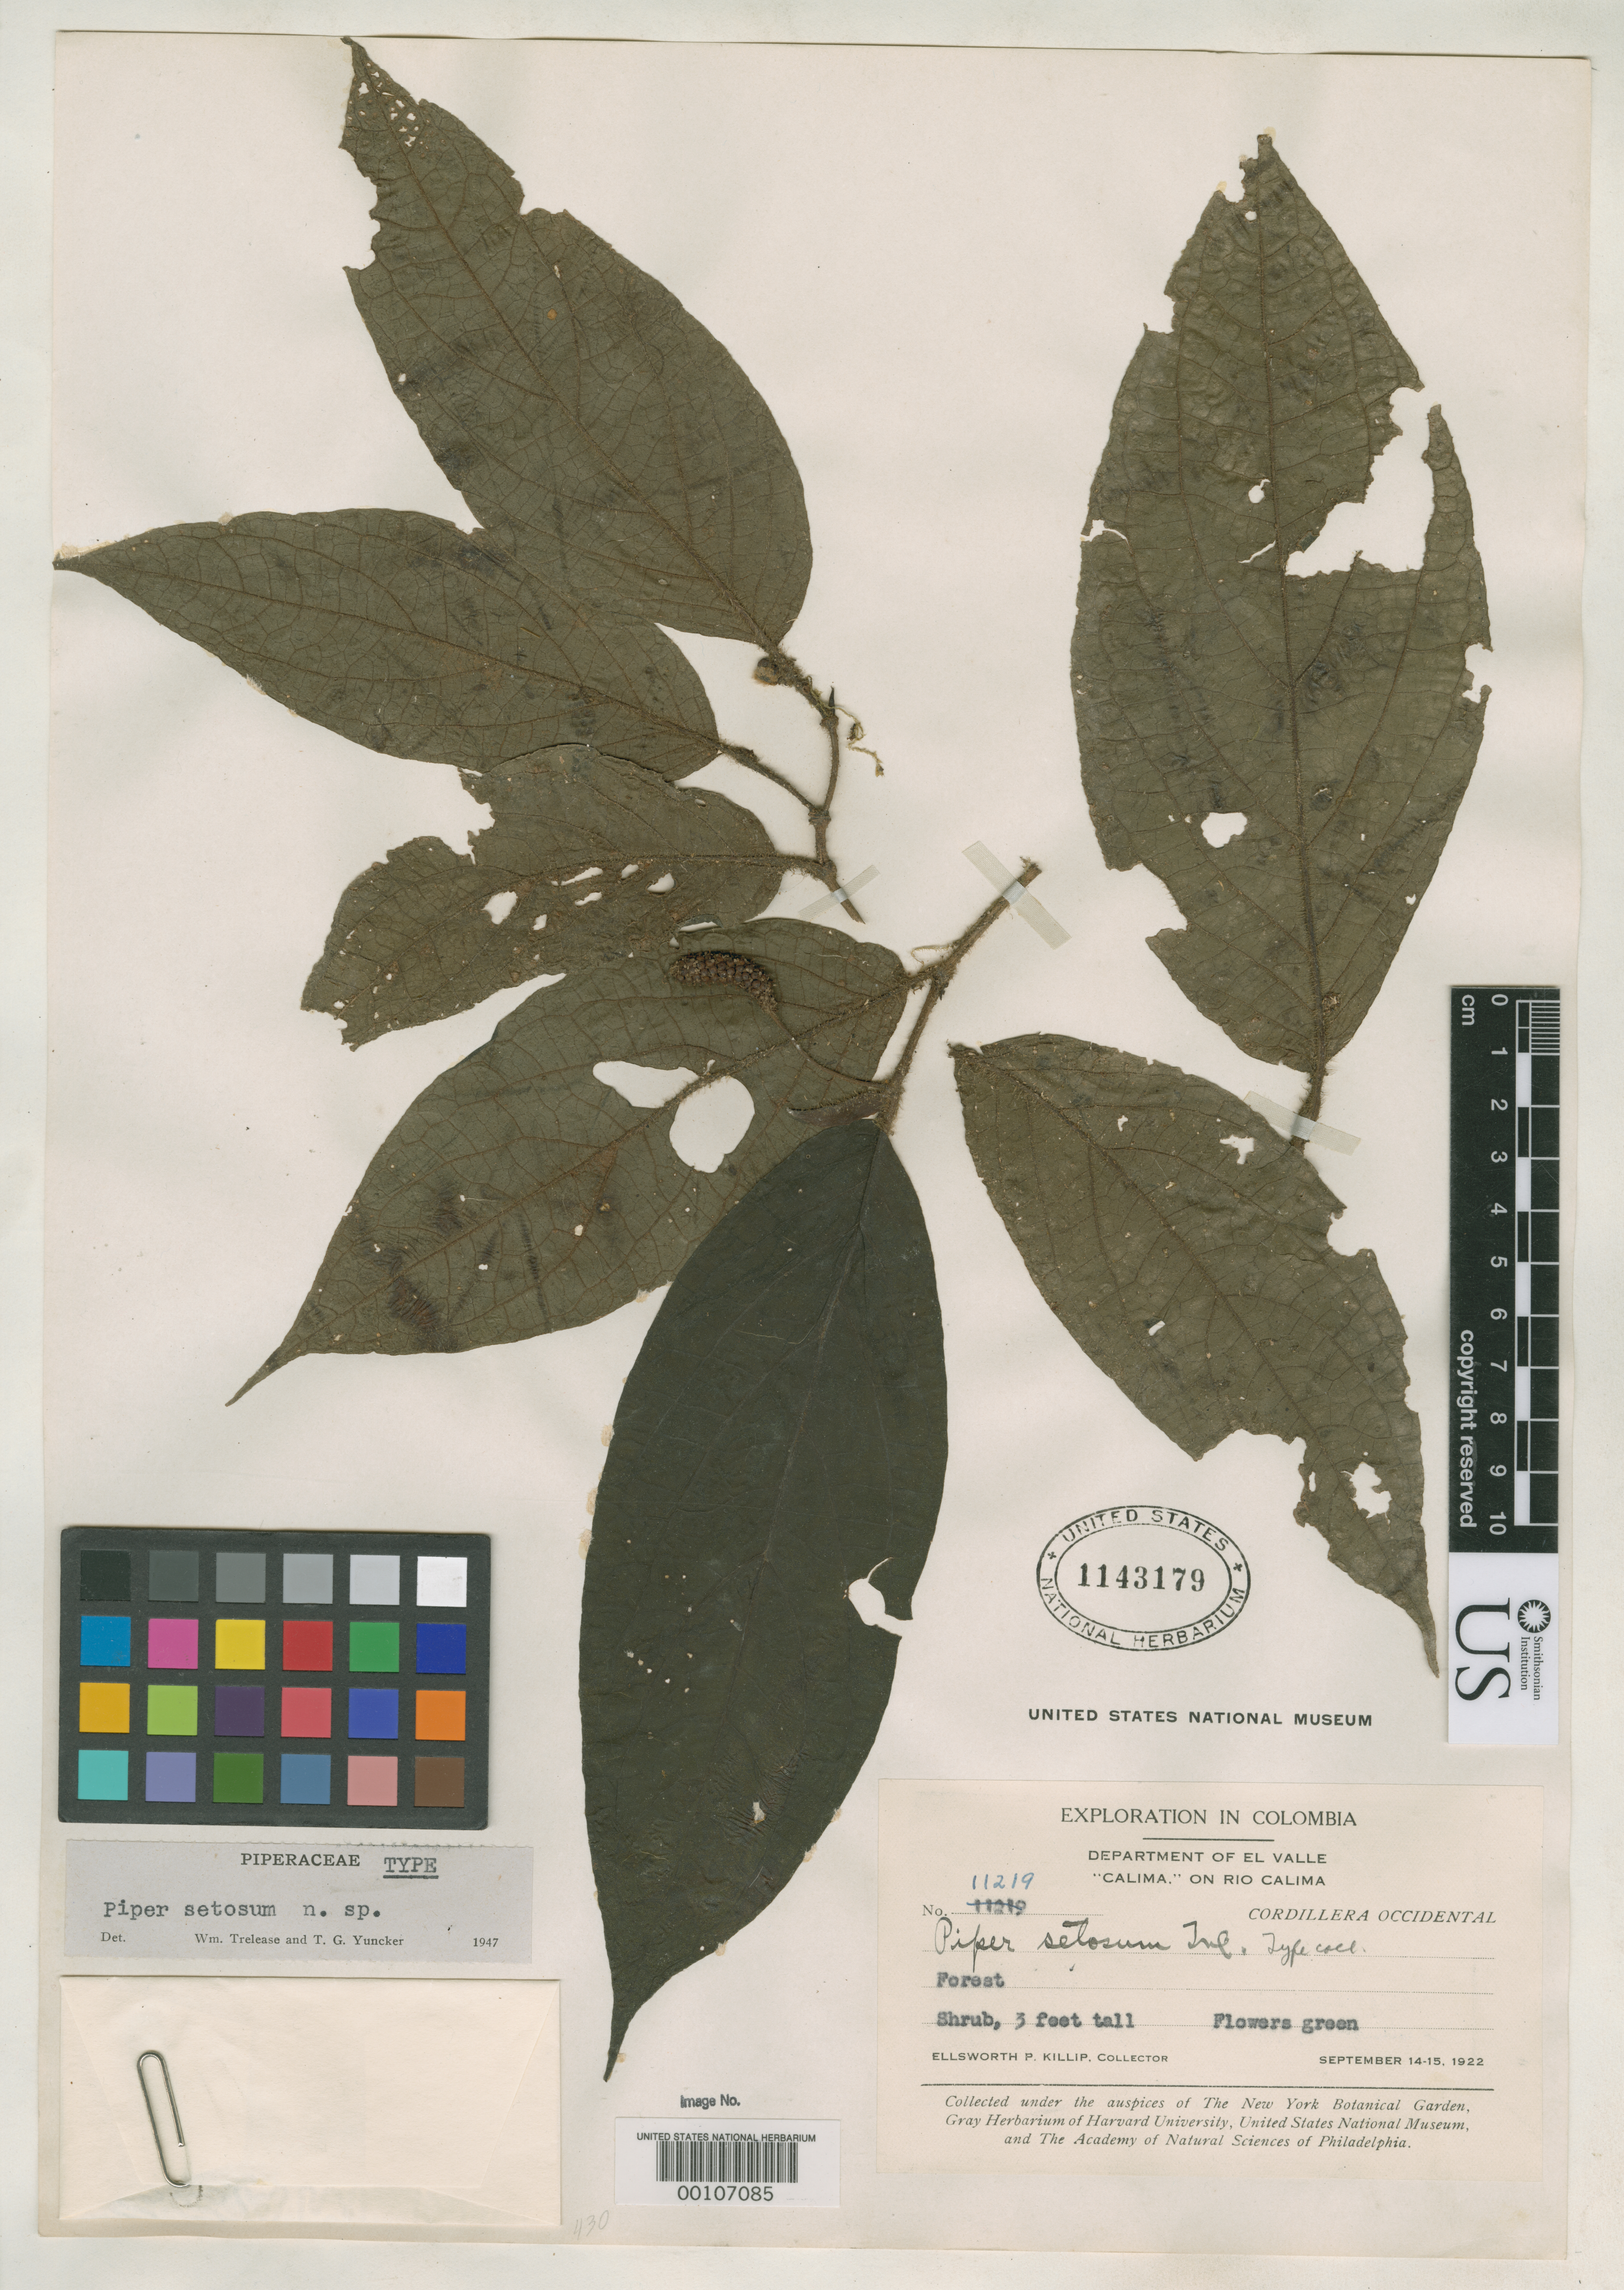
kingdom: Plantae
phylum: Tracheophyta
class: Magnoliopsida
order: Piperales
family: Piperaceae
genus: Piper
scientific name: Piper setosum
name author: Trel. & Yunck.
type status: Holotype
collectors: E. P. Killip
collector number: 11219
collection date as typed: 14 Sep 1922 to 15 Sep 1922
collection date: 1922-09-14/1922-09-15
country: Colombia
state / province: Valle del Cauca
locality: "Calima" on Rio Calima.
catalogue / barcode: US 1143179